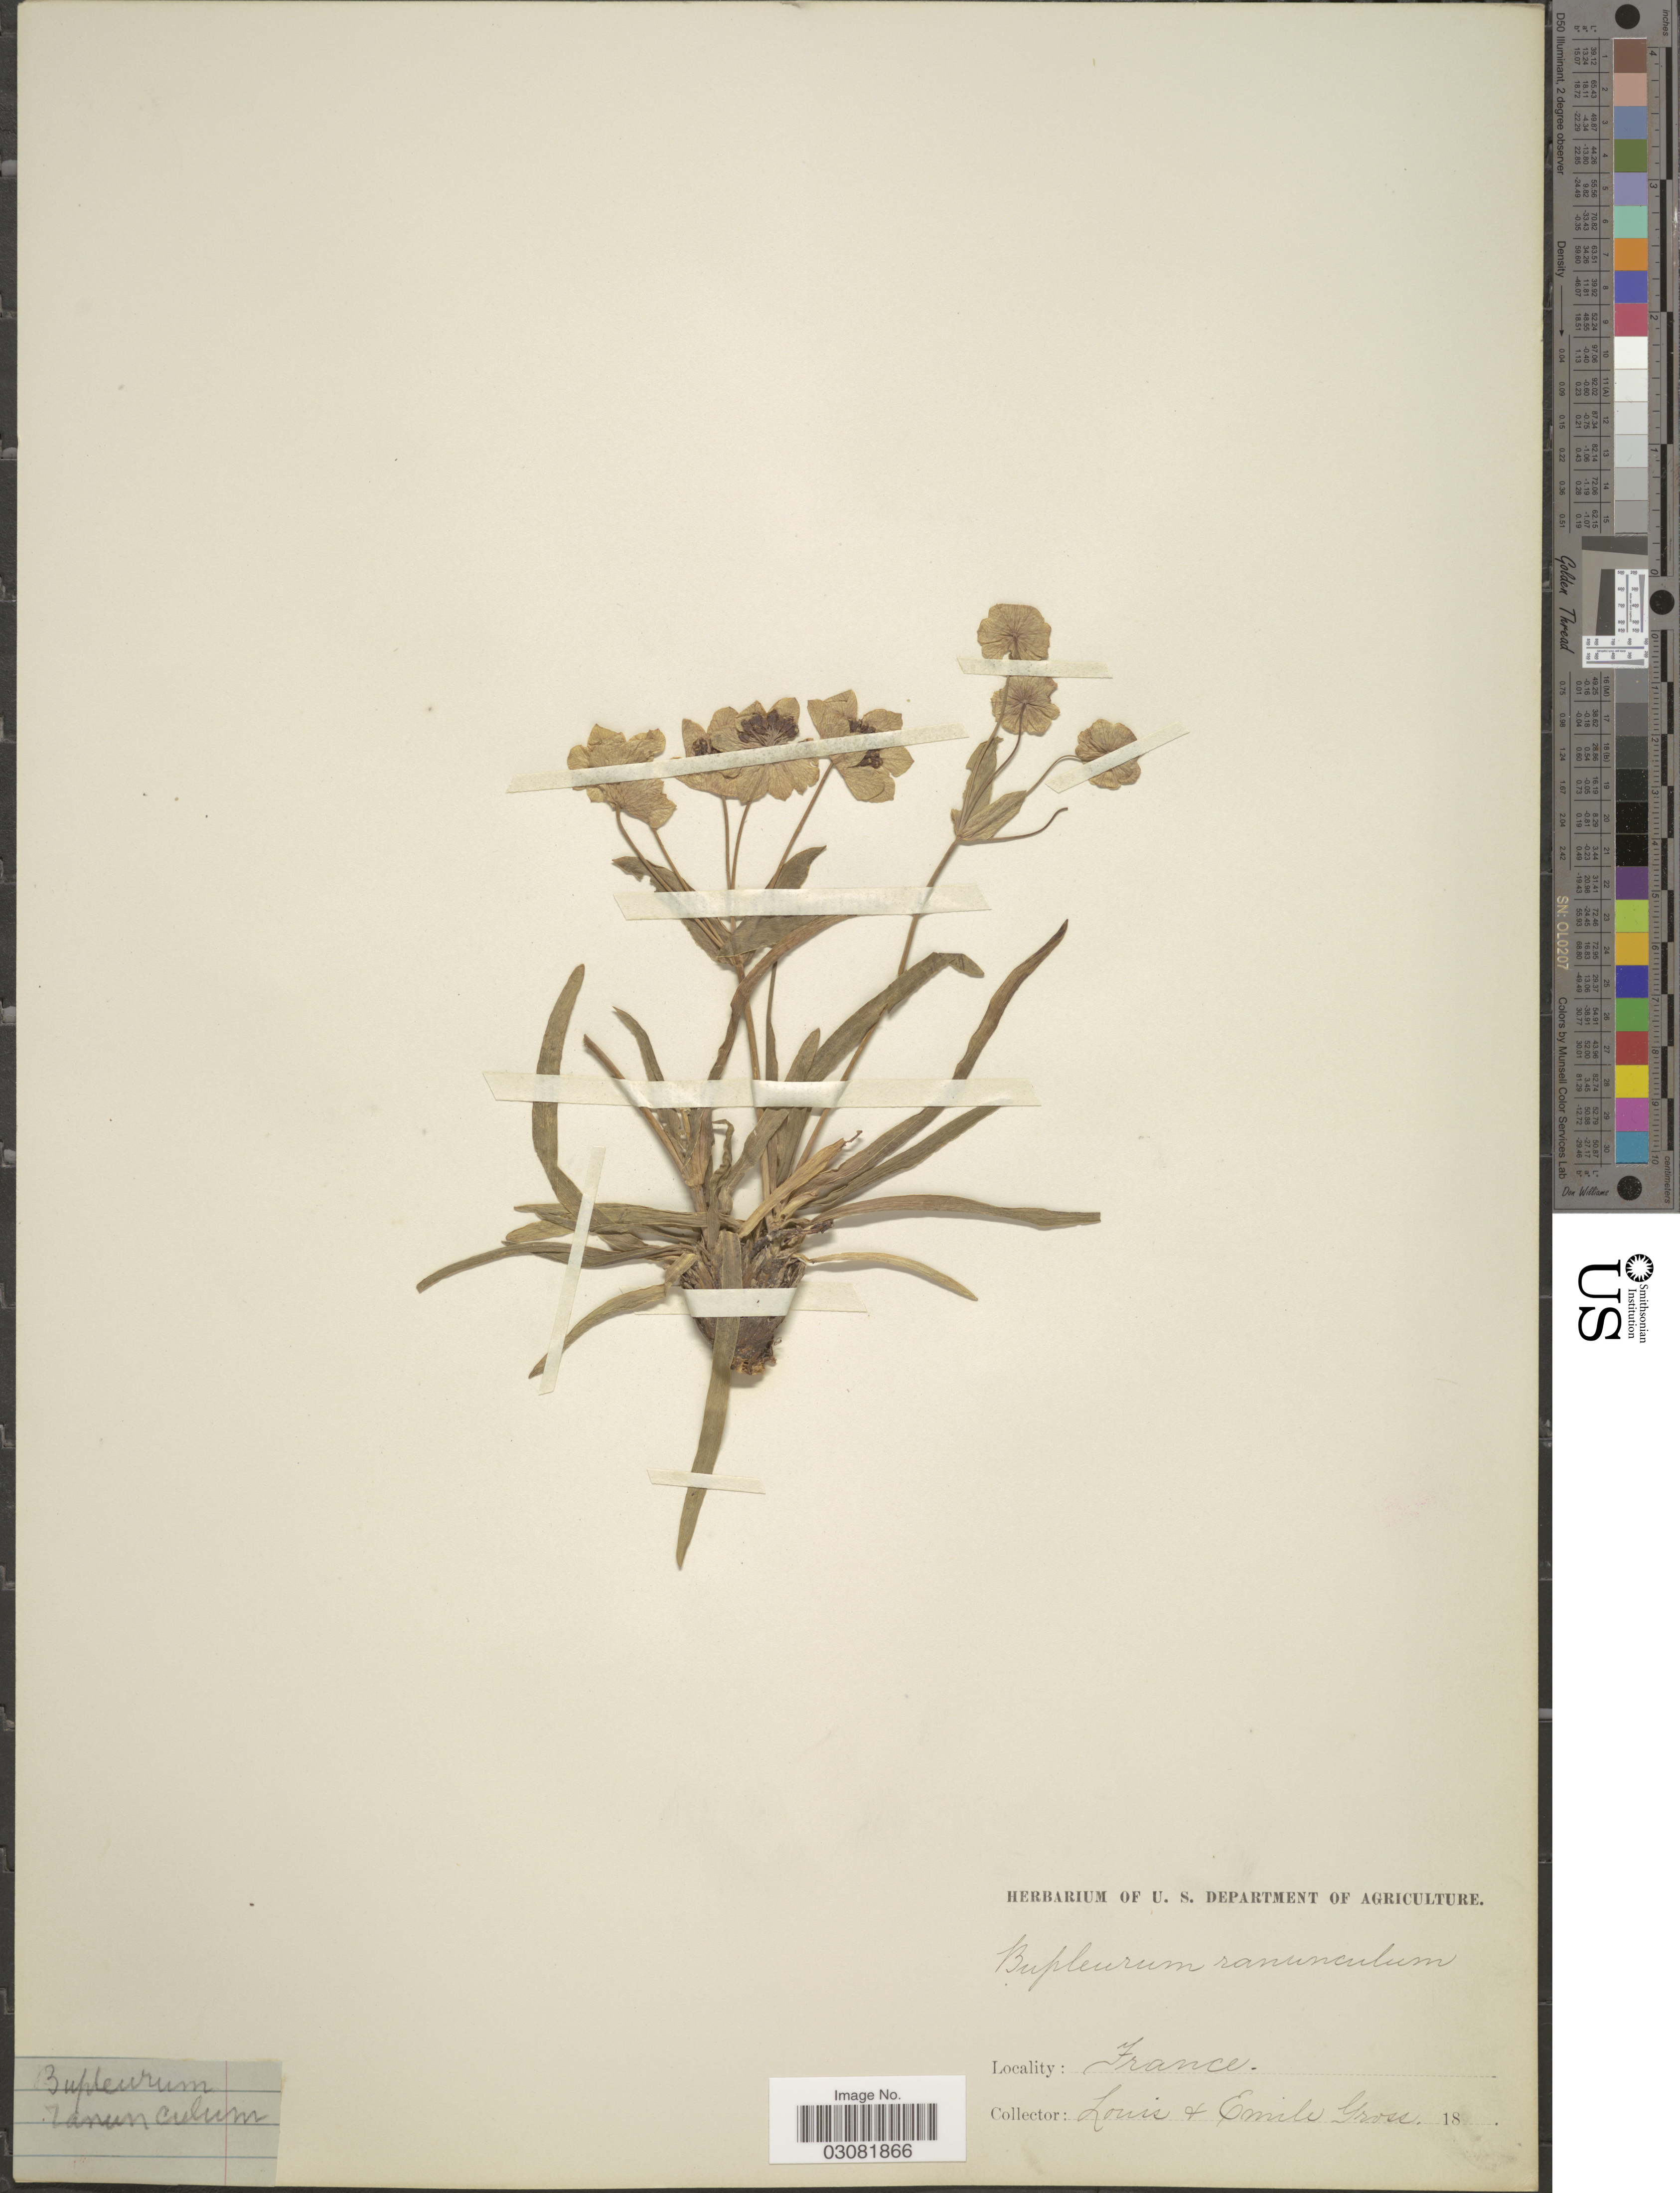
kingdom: Plantae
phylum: Tracheophyta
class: Magnoliopsida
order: Apiales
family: Apiaceae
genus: Bupleurum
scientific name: Bupleurum ranunculoides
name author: L.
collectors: L. Gross & E. A. Gross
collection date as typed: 18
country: France